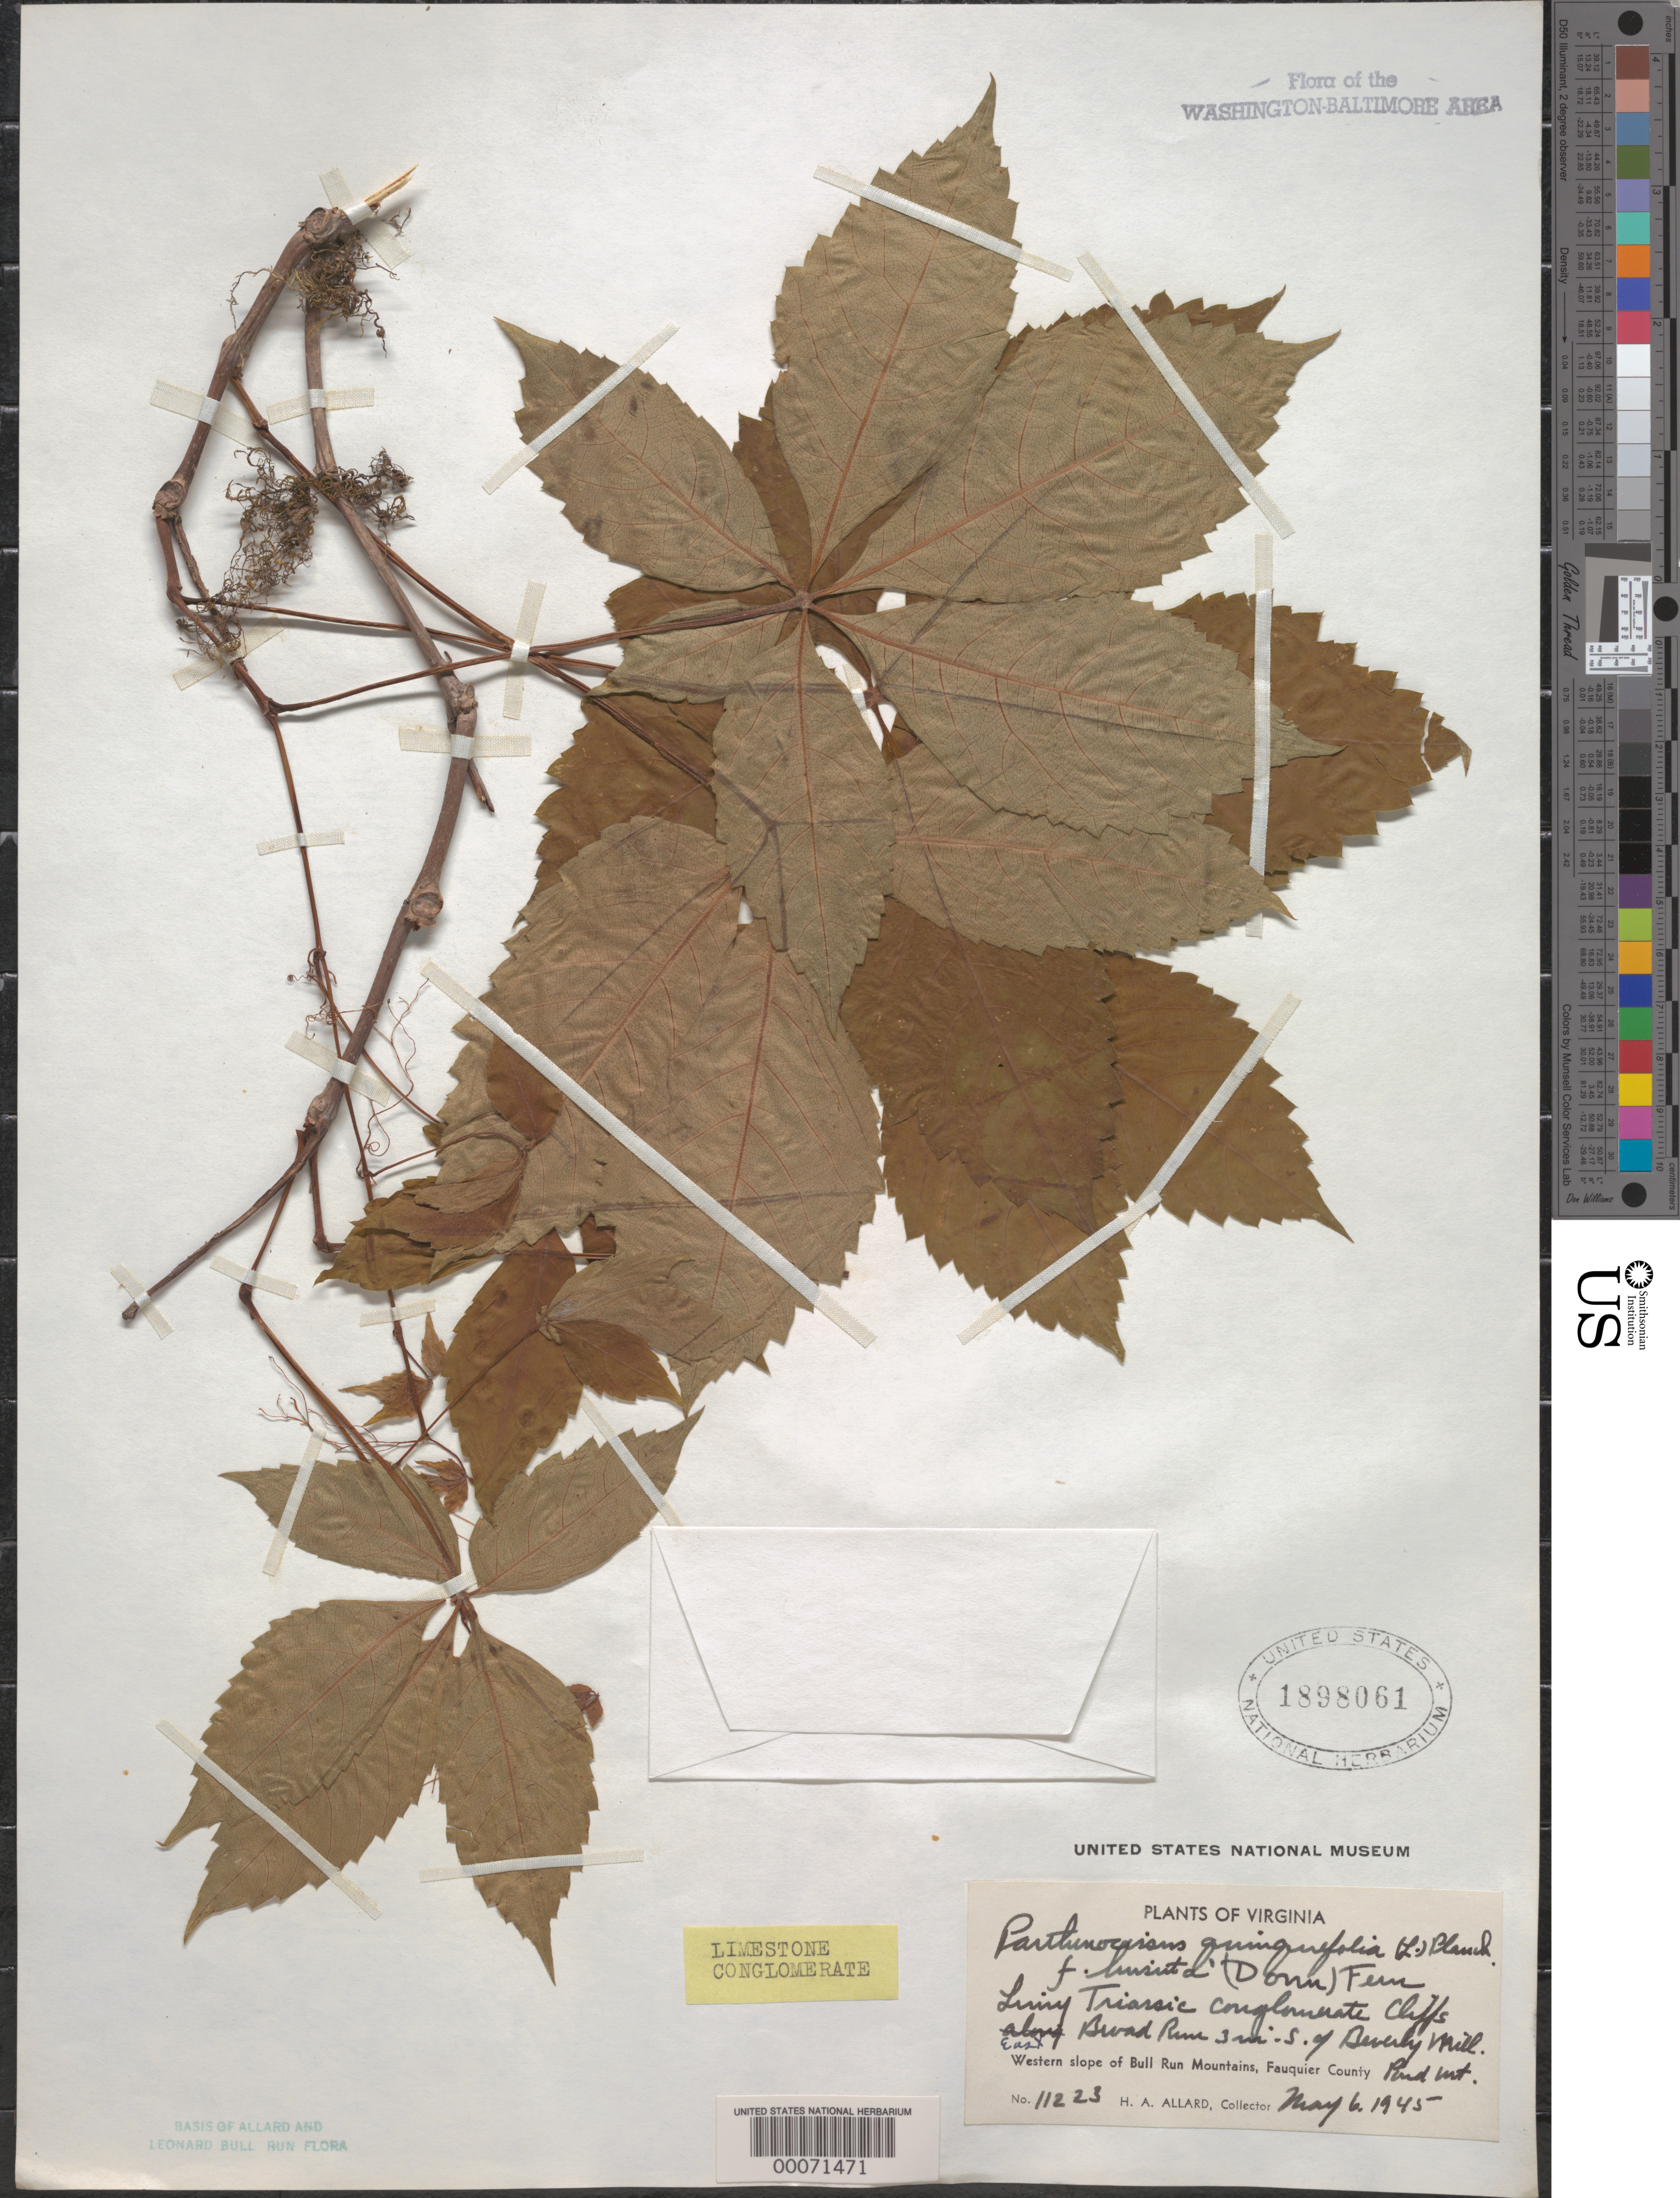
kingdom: Plantae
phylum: Tracheophyta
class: Magnoliopsida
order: Vitales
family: Vitaceae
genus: Parthenocissus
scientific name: Parthenocissus quinquefolia f. hirsuta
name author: (Pursh) Fernald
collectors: H. A. Allard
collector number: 11223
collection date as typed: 06 May 1945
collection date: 1945-05-06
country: United States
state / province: Virginia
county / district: Fauquier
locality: South of Beverley Mill, Broad Run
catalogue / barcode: US 1898061